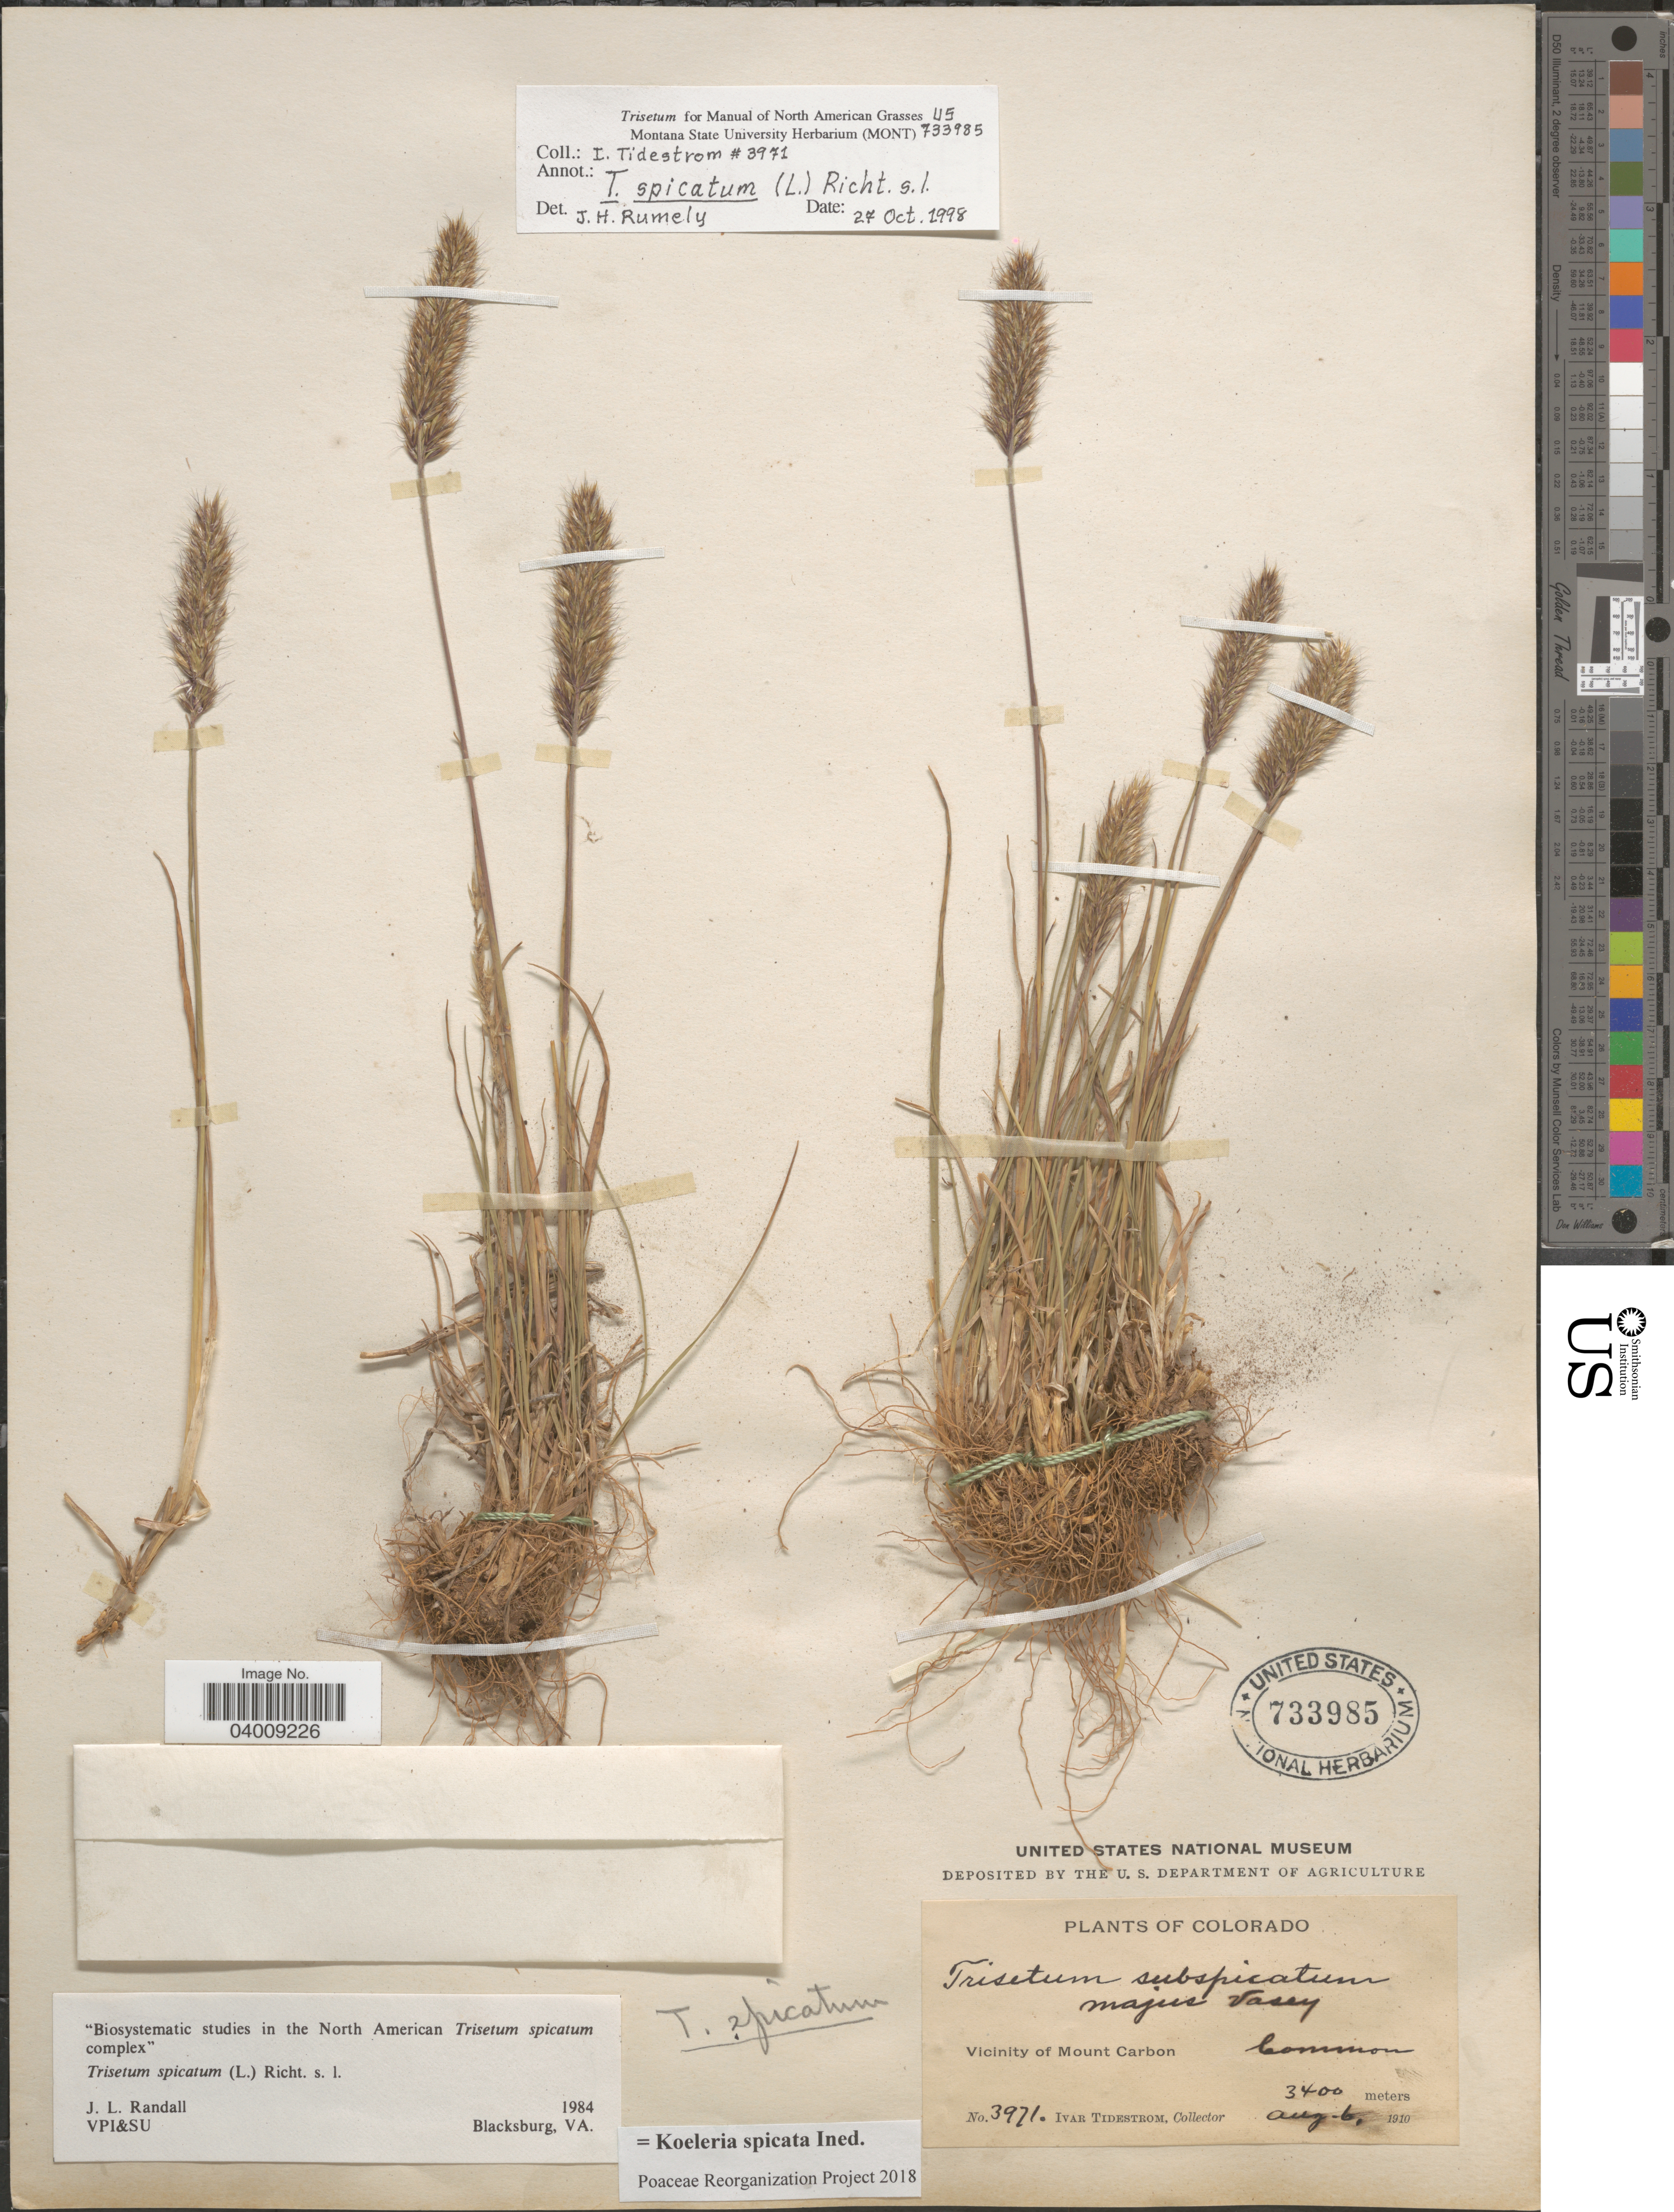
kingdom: Plantae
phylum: Tracheophyta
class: Liliopsida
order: Poales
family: Poaceae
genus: Koeleria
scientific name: Koeleria spicata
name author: (L.) Barberá et al.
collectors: I. F. Tidestrom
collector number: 3971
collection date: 1910-08-06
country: United States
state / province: Colorado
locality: Vicinity of Mount Carbon.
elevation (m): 3400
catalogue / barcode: US 733985